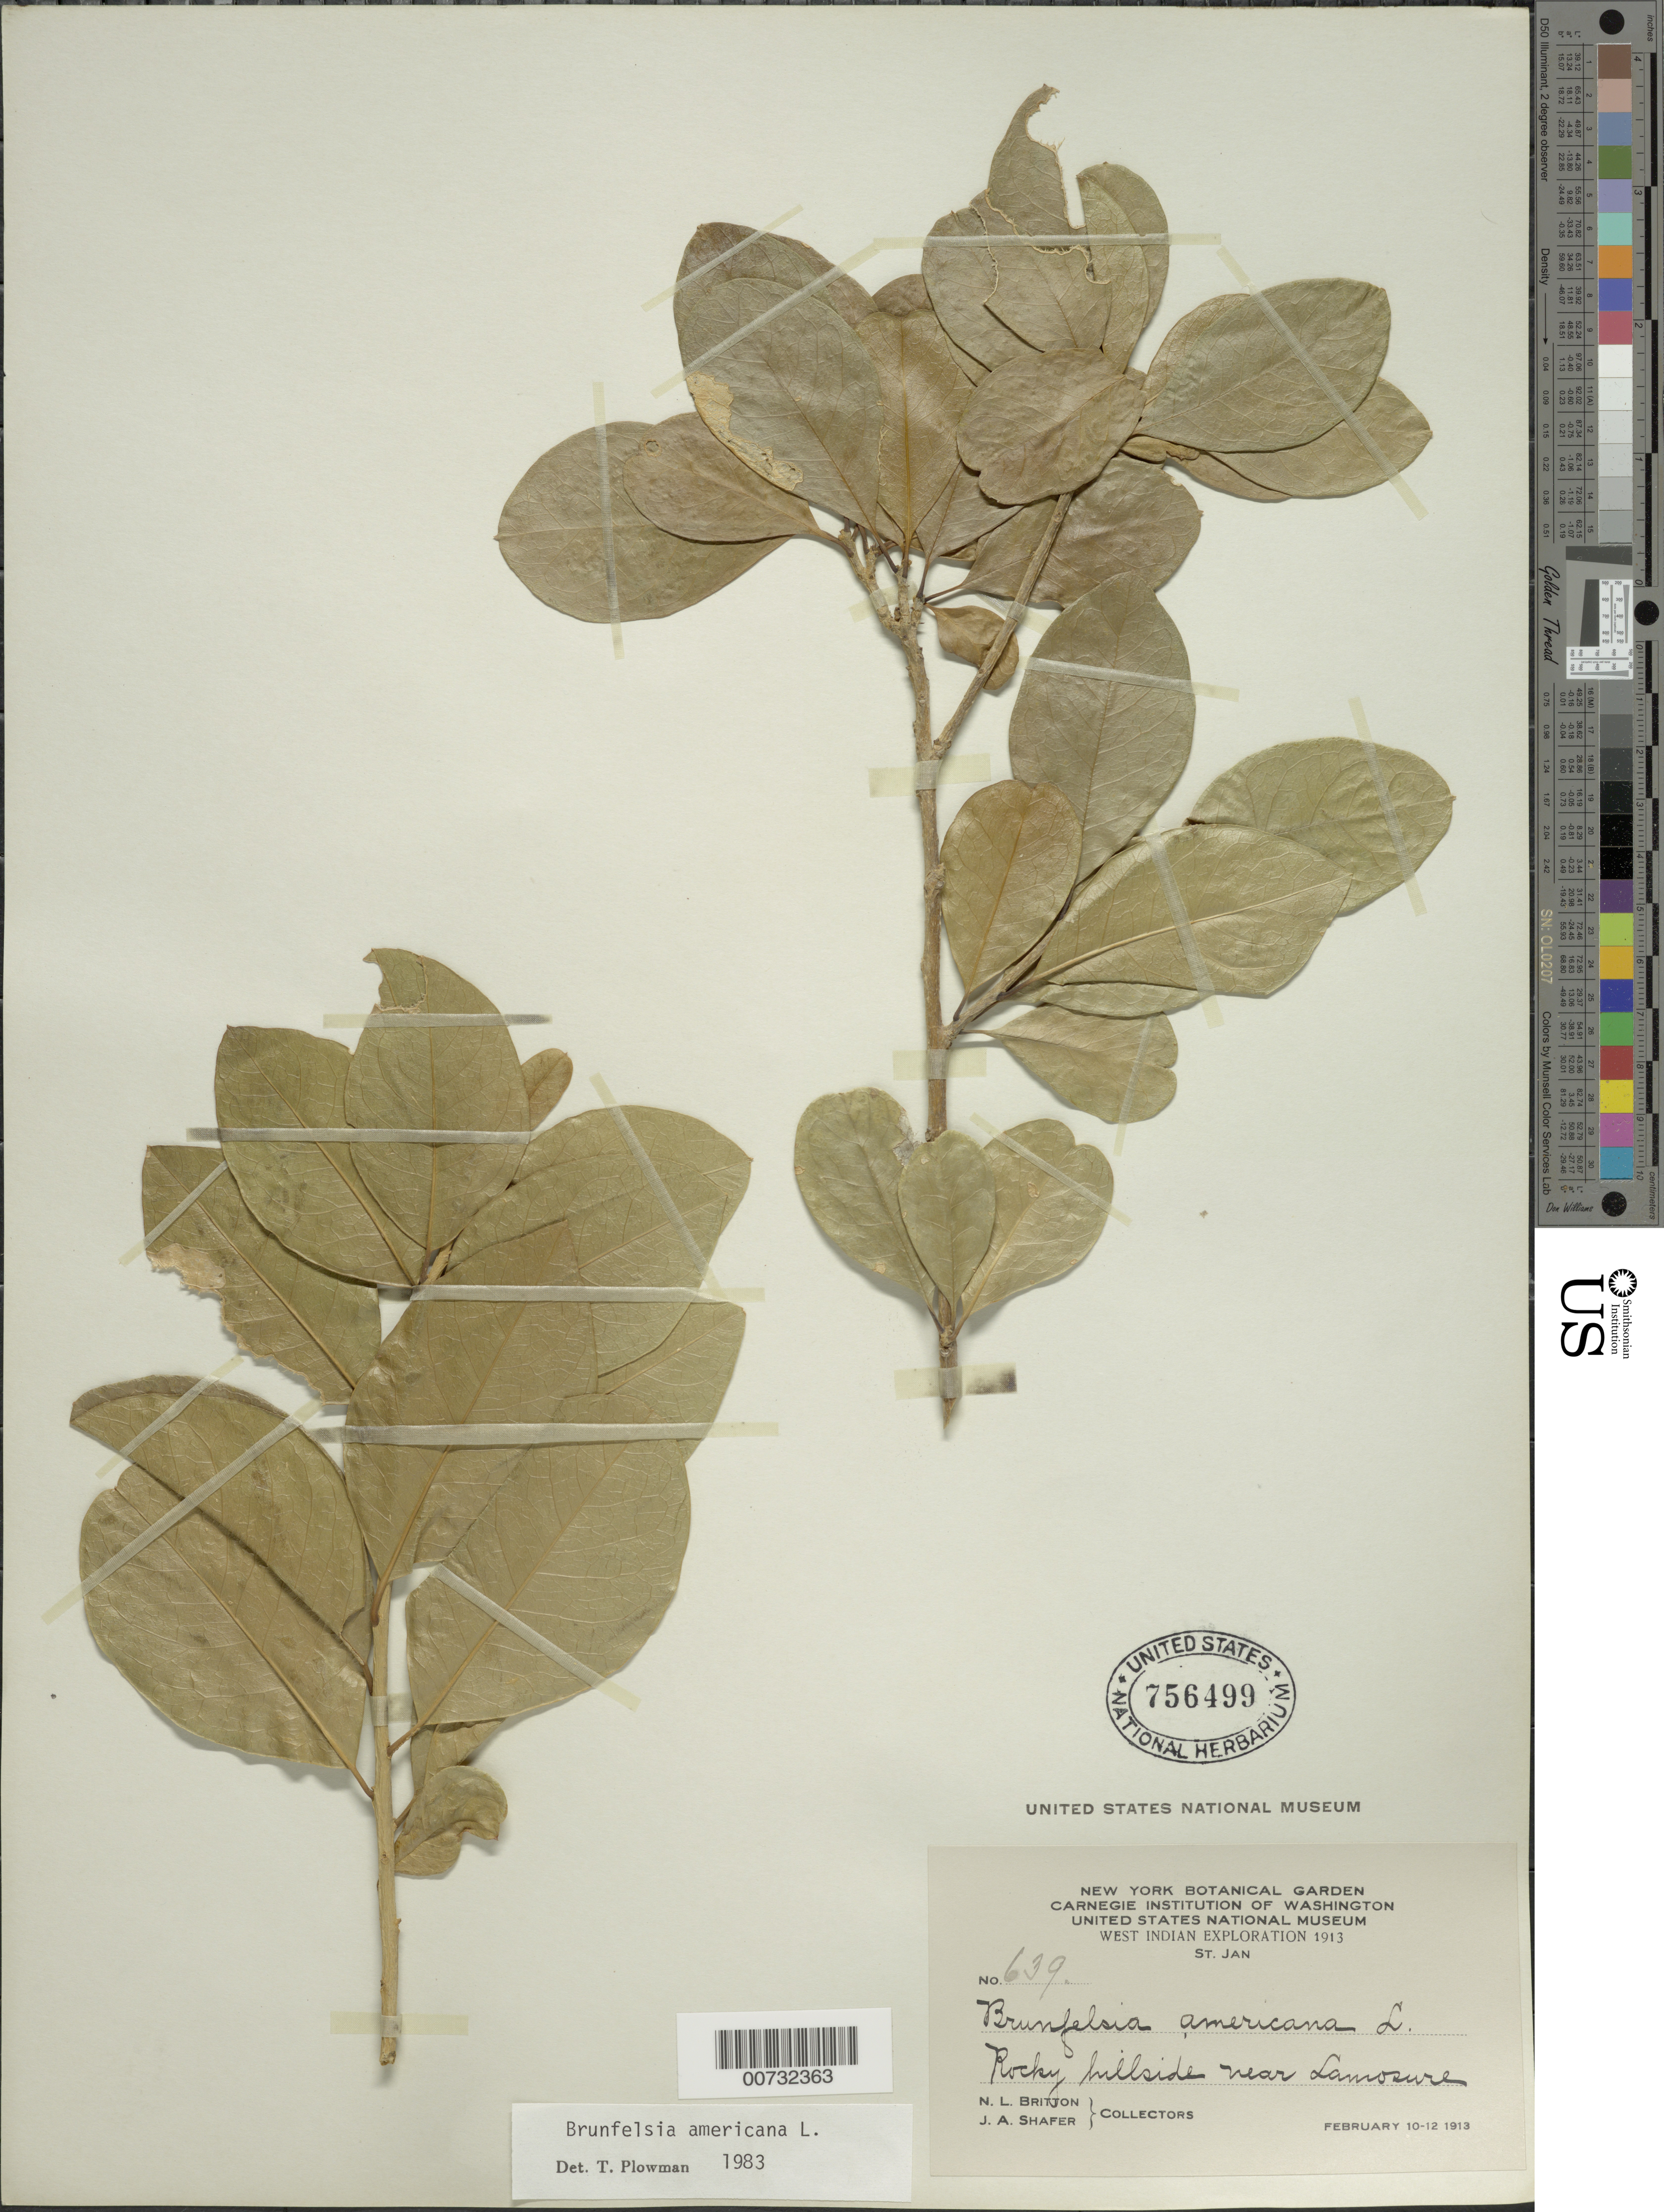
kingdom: Plantae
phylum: Tracheophyta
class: Magnoliopsida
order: Solanales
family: Solanaceae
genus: Brunfelsia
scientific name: Brunfelsia americana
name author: L.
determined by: Plowman, Timothy C.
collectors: N. Britton & J. A. Shafer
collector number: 639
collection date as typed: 10 Feb 1913 to 12 Feb 1913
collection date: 1913-02-10/1913-02-12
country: U.S. Virgin Islands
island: St. John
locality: St. John; Lameshur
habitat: Rocky hillside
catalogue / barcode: US 756499